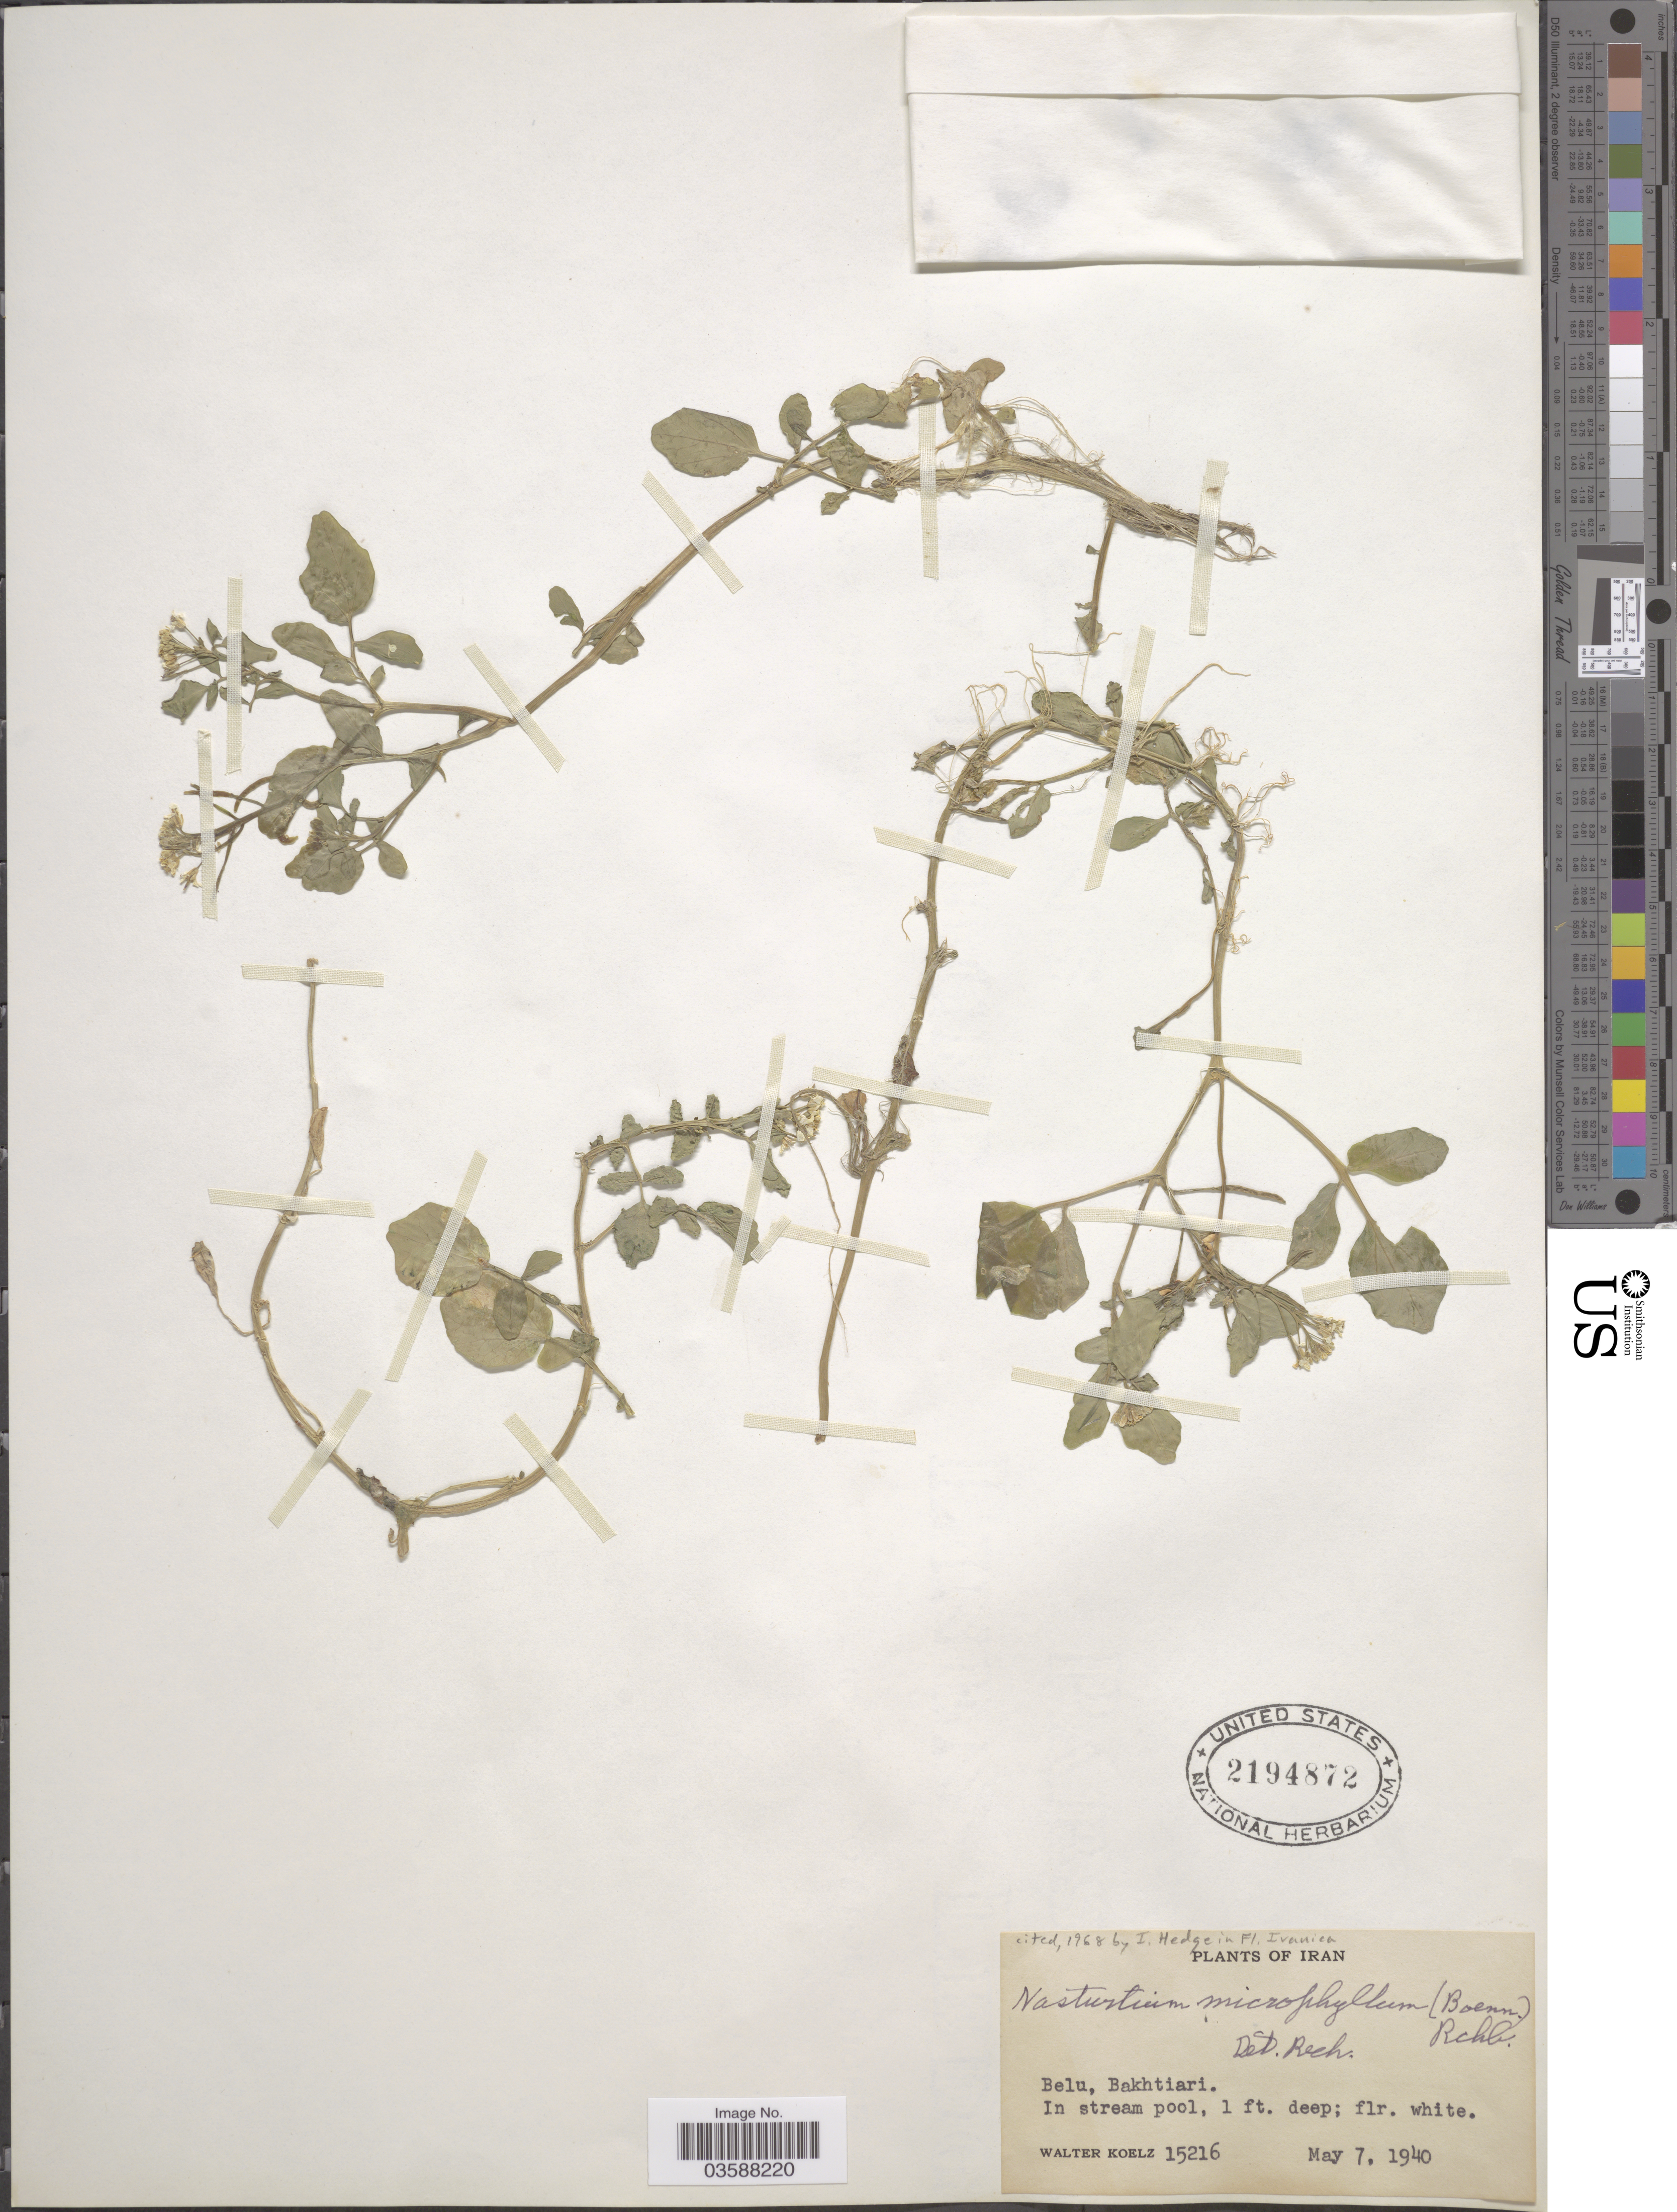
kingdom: Plantae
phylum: Tracheophyta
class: Magnoliopsida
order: Brassicales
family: Brassicaceae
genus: Nasturtium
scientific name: Nasturtium microphyllum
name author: (Boenn.) Rchb.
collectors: W. N. Koelz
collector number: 15216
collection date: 1940-05-07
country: Iran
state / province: Chahar Mahaal and Bakhtiari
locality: Belu, Bakhtiari. In stream pool.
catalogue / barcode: US 2194872